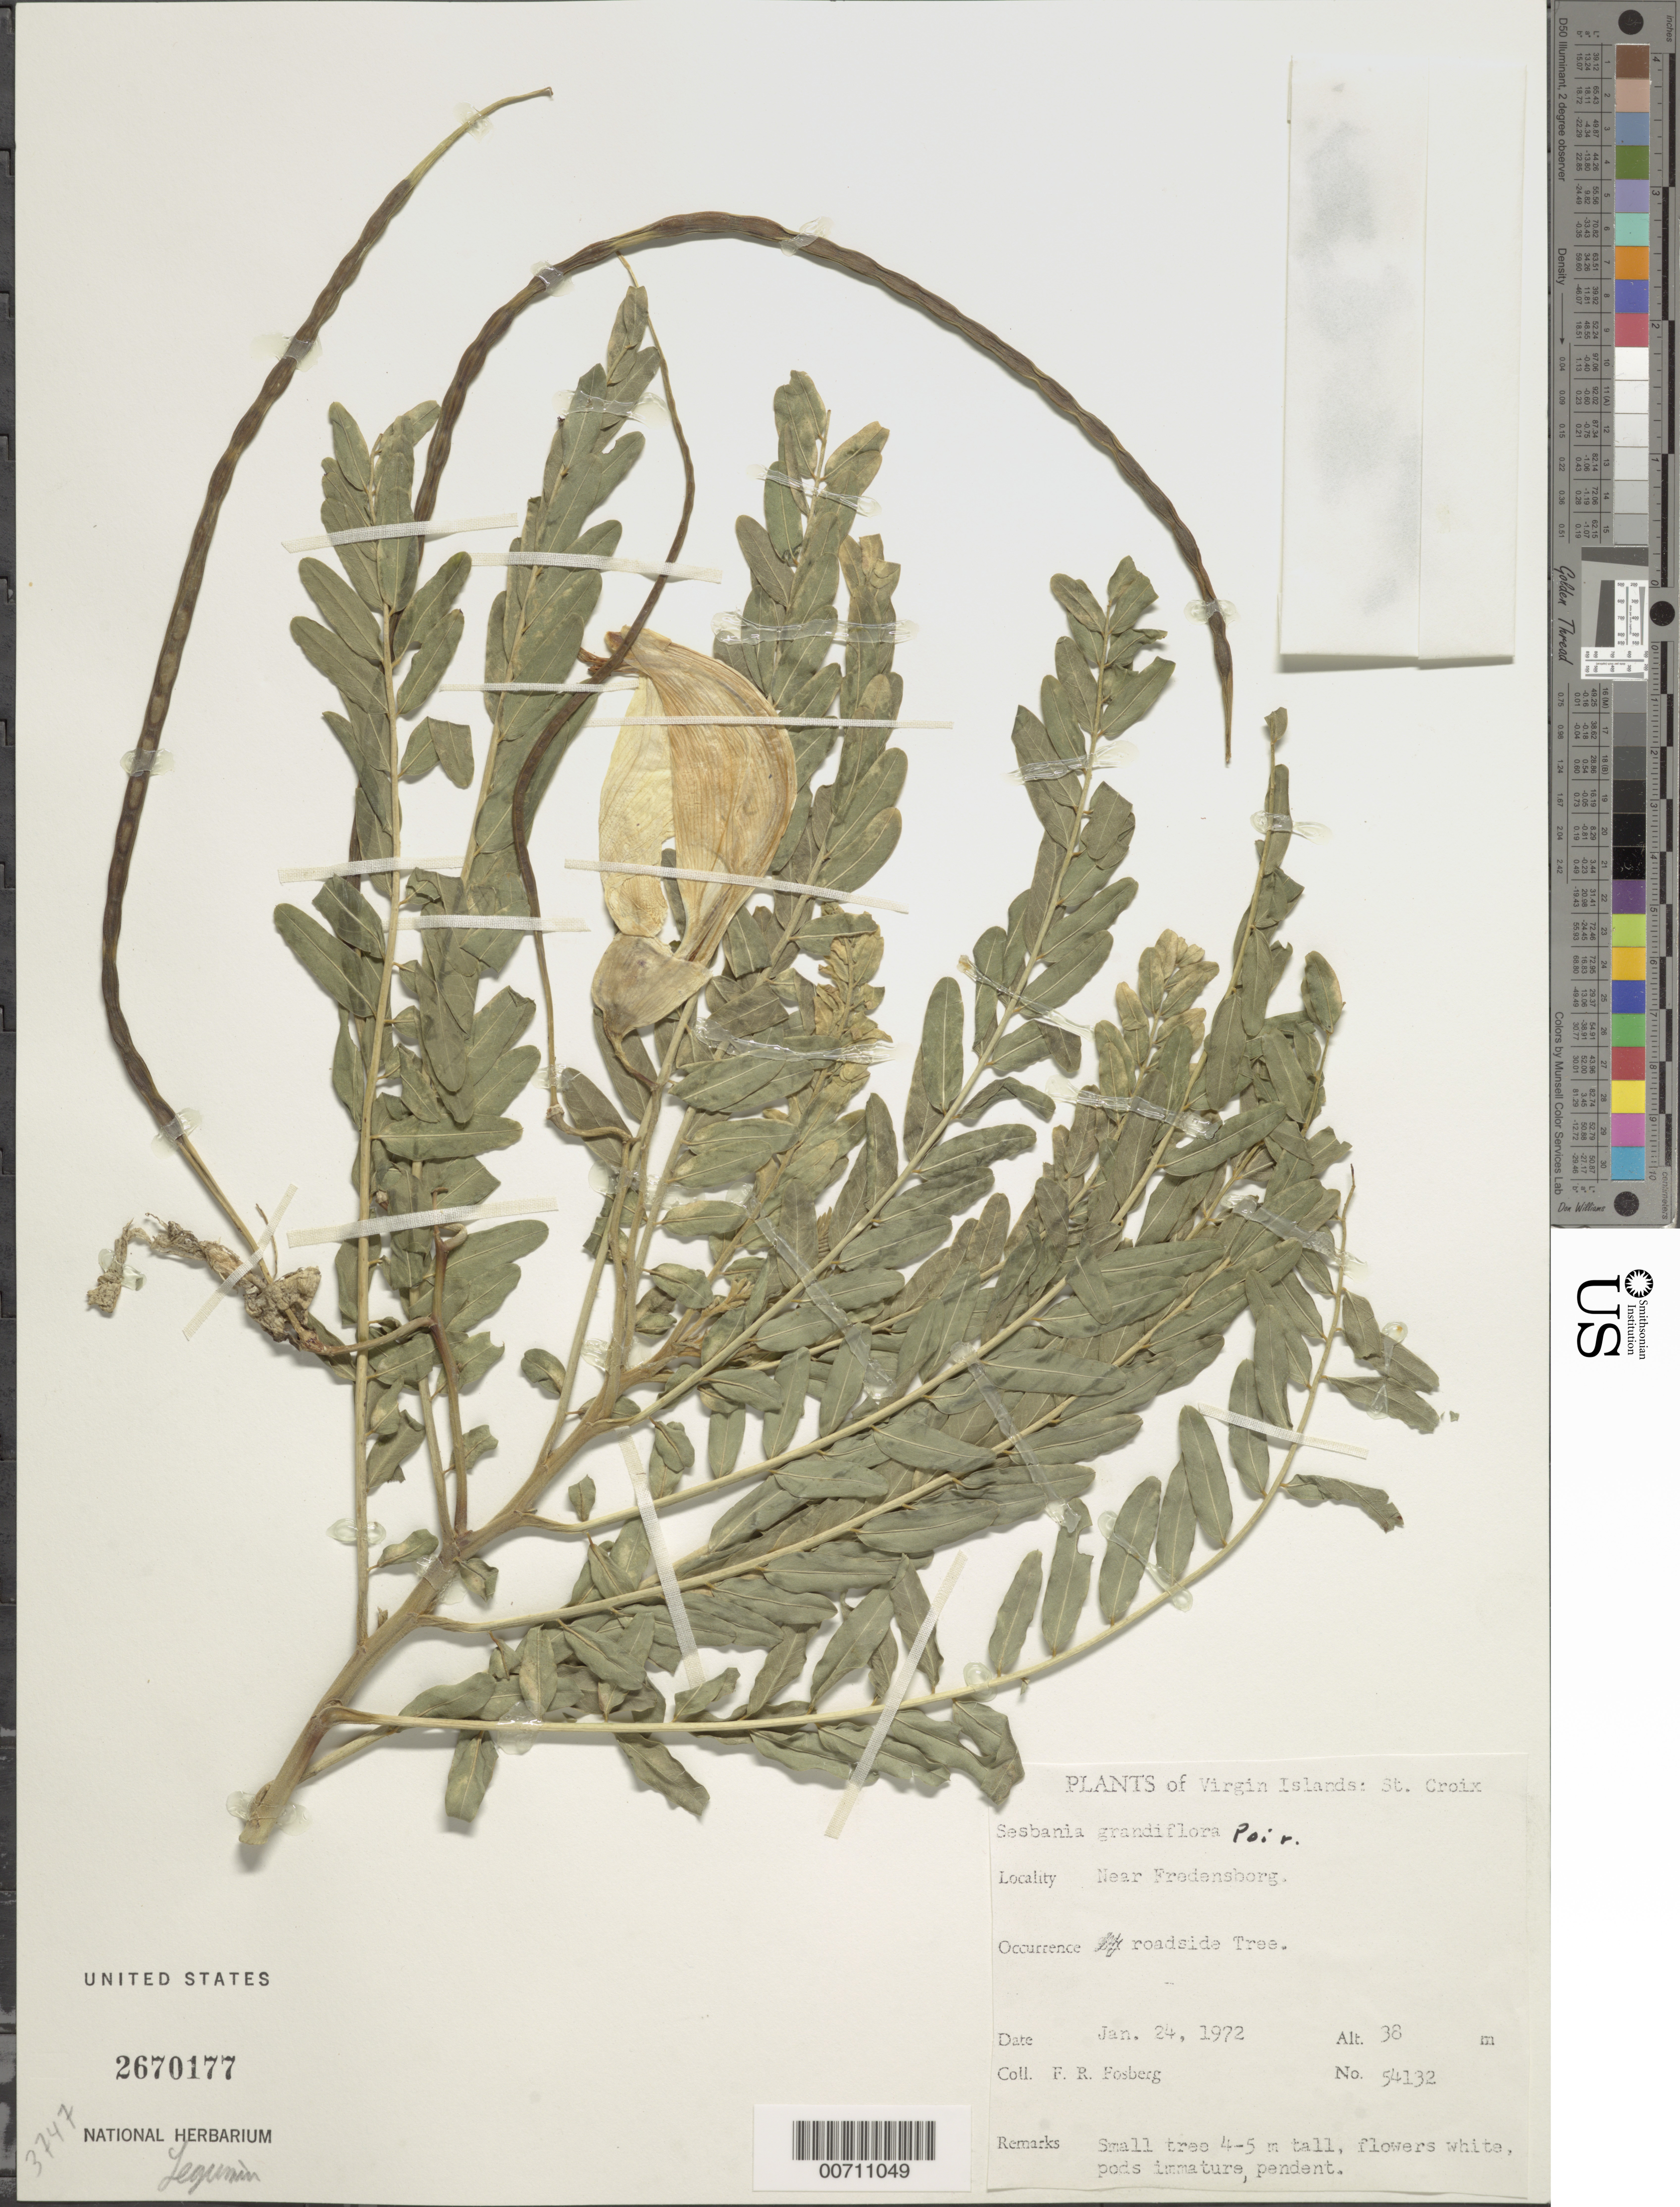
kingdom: Plantae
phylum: Tracheophyta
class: Magnoliopsida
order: Fabales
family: Fabaceae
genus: Sesbania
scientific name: Sesbania grandiflora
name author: (L.) Poir.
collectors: F. R. Fosberg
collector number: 54132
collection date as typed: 24 Jan 1972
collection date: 1972-01-24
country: U.S. Virgin Islands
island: St. Croix Island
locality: Fredensborg, near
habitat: On roadside tree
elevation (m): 38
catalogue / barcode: US 2670177